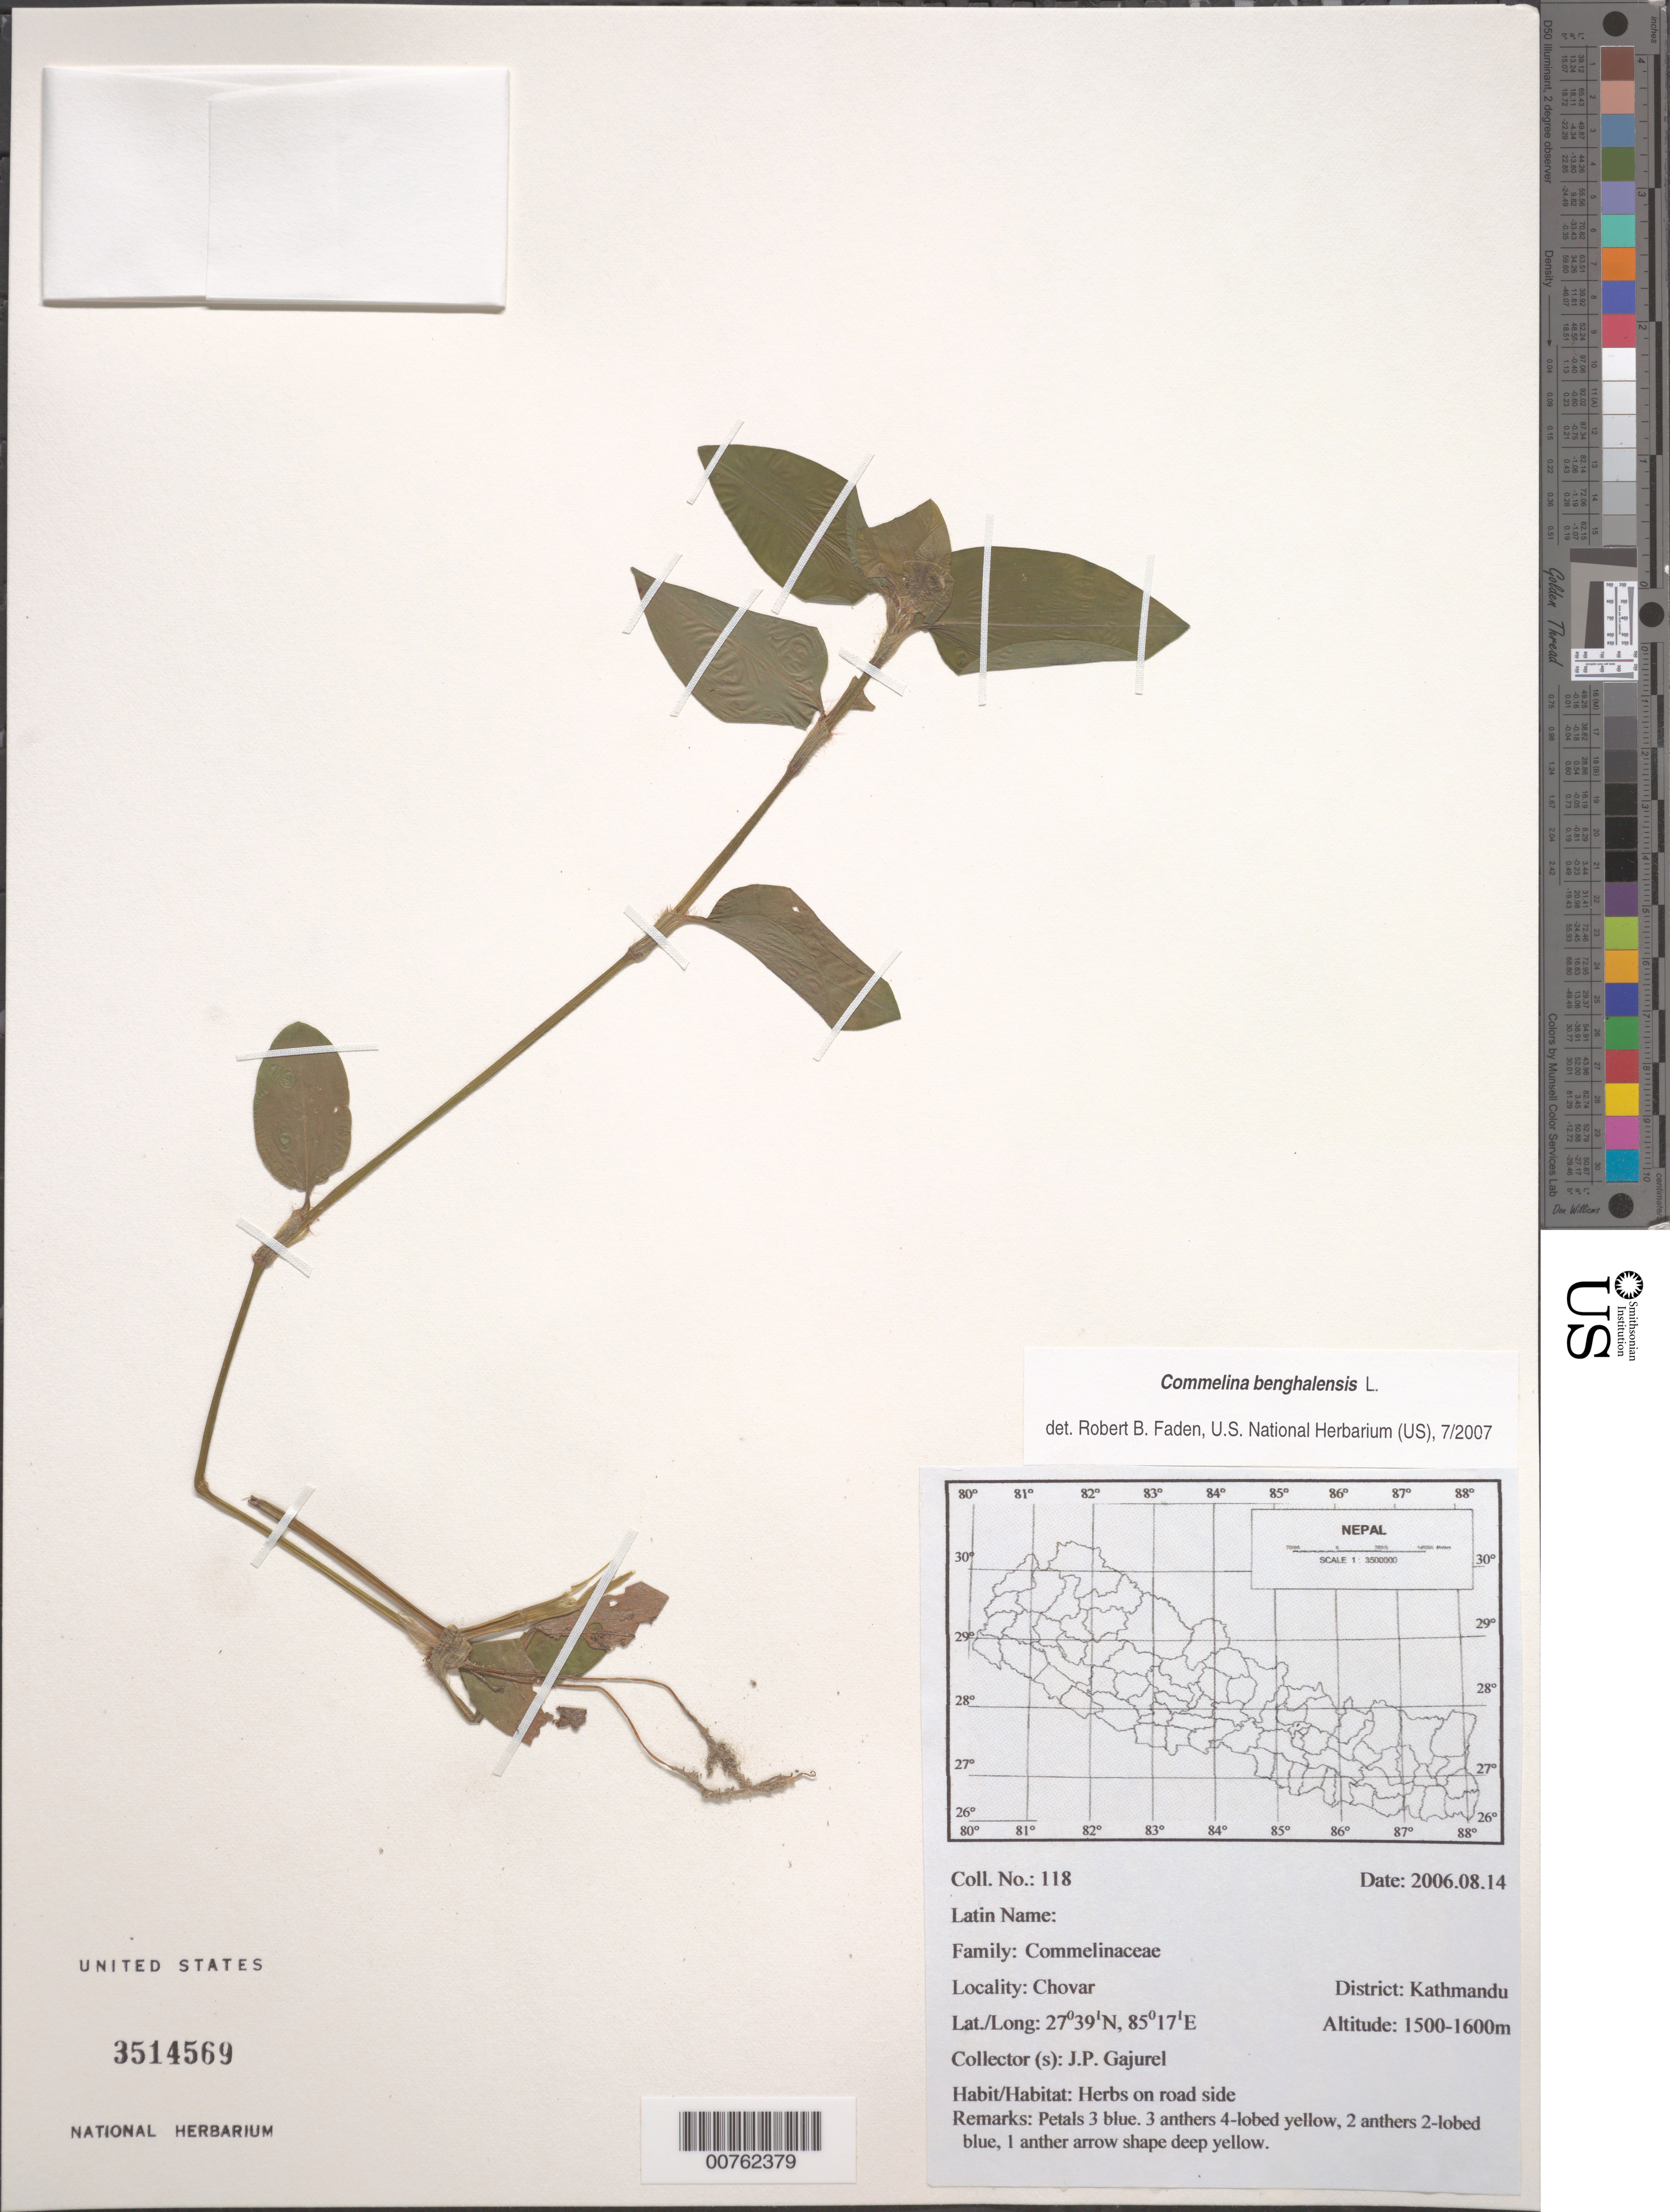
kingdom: Plantae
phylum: Tracheophyta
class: Liliopsida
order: Commelinales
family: Commelinaceae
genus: Commelina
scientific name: Commelina benghalensis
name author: L.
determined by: Faden, Robert B., (US), Smithsonian Institution - National Museum of Natural History (UNITED STATES)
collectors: J. Gajurel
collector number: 118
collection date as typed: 14 Aug 2006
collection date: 2006-08-14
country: Nepal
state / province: Bagmati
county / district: Kathmandu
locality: Chovar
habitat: Herbs on road side.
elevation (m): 1500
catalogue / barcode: US 3514569